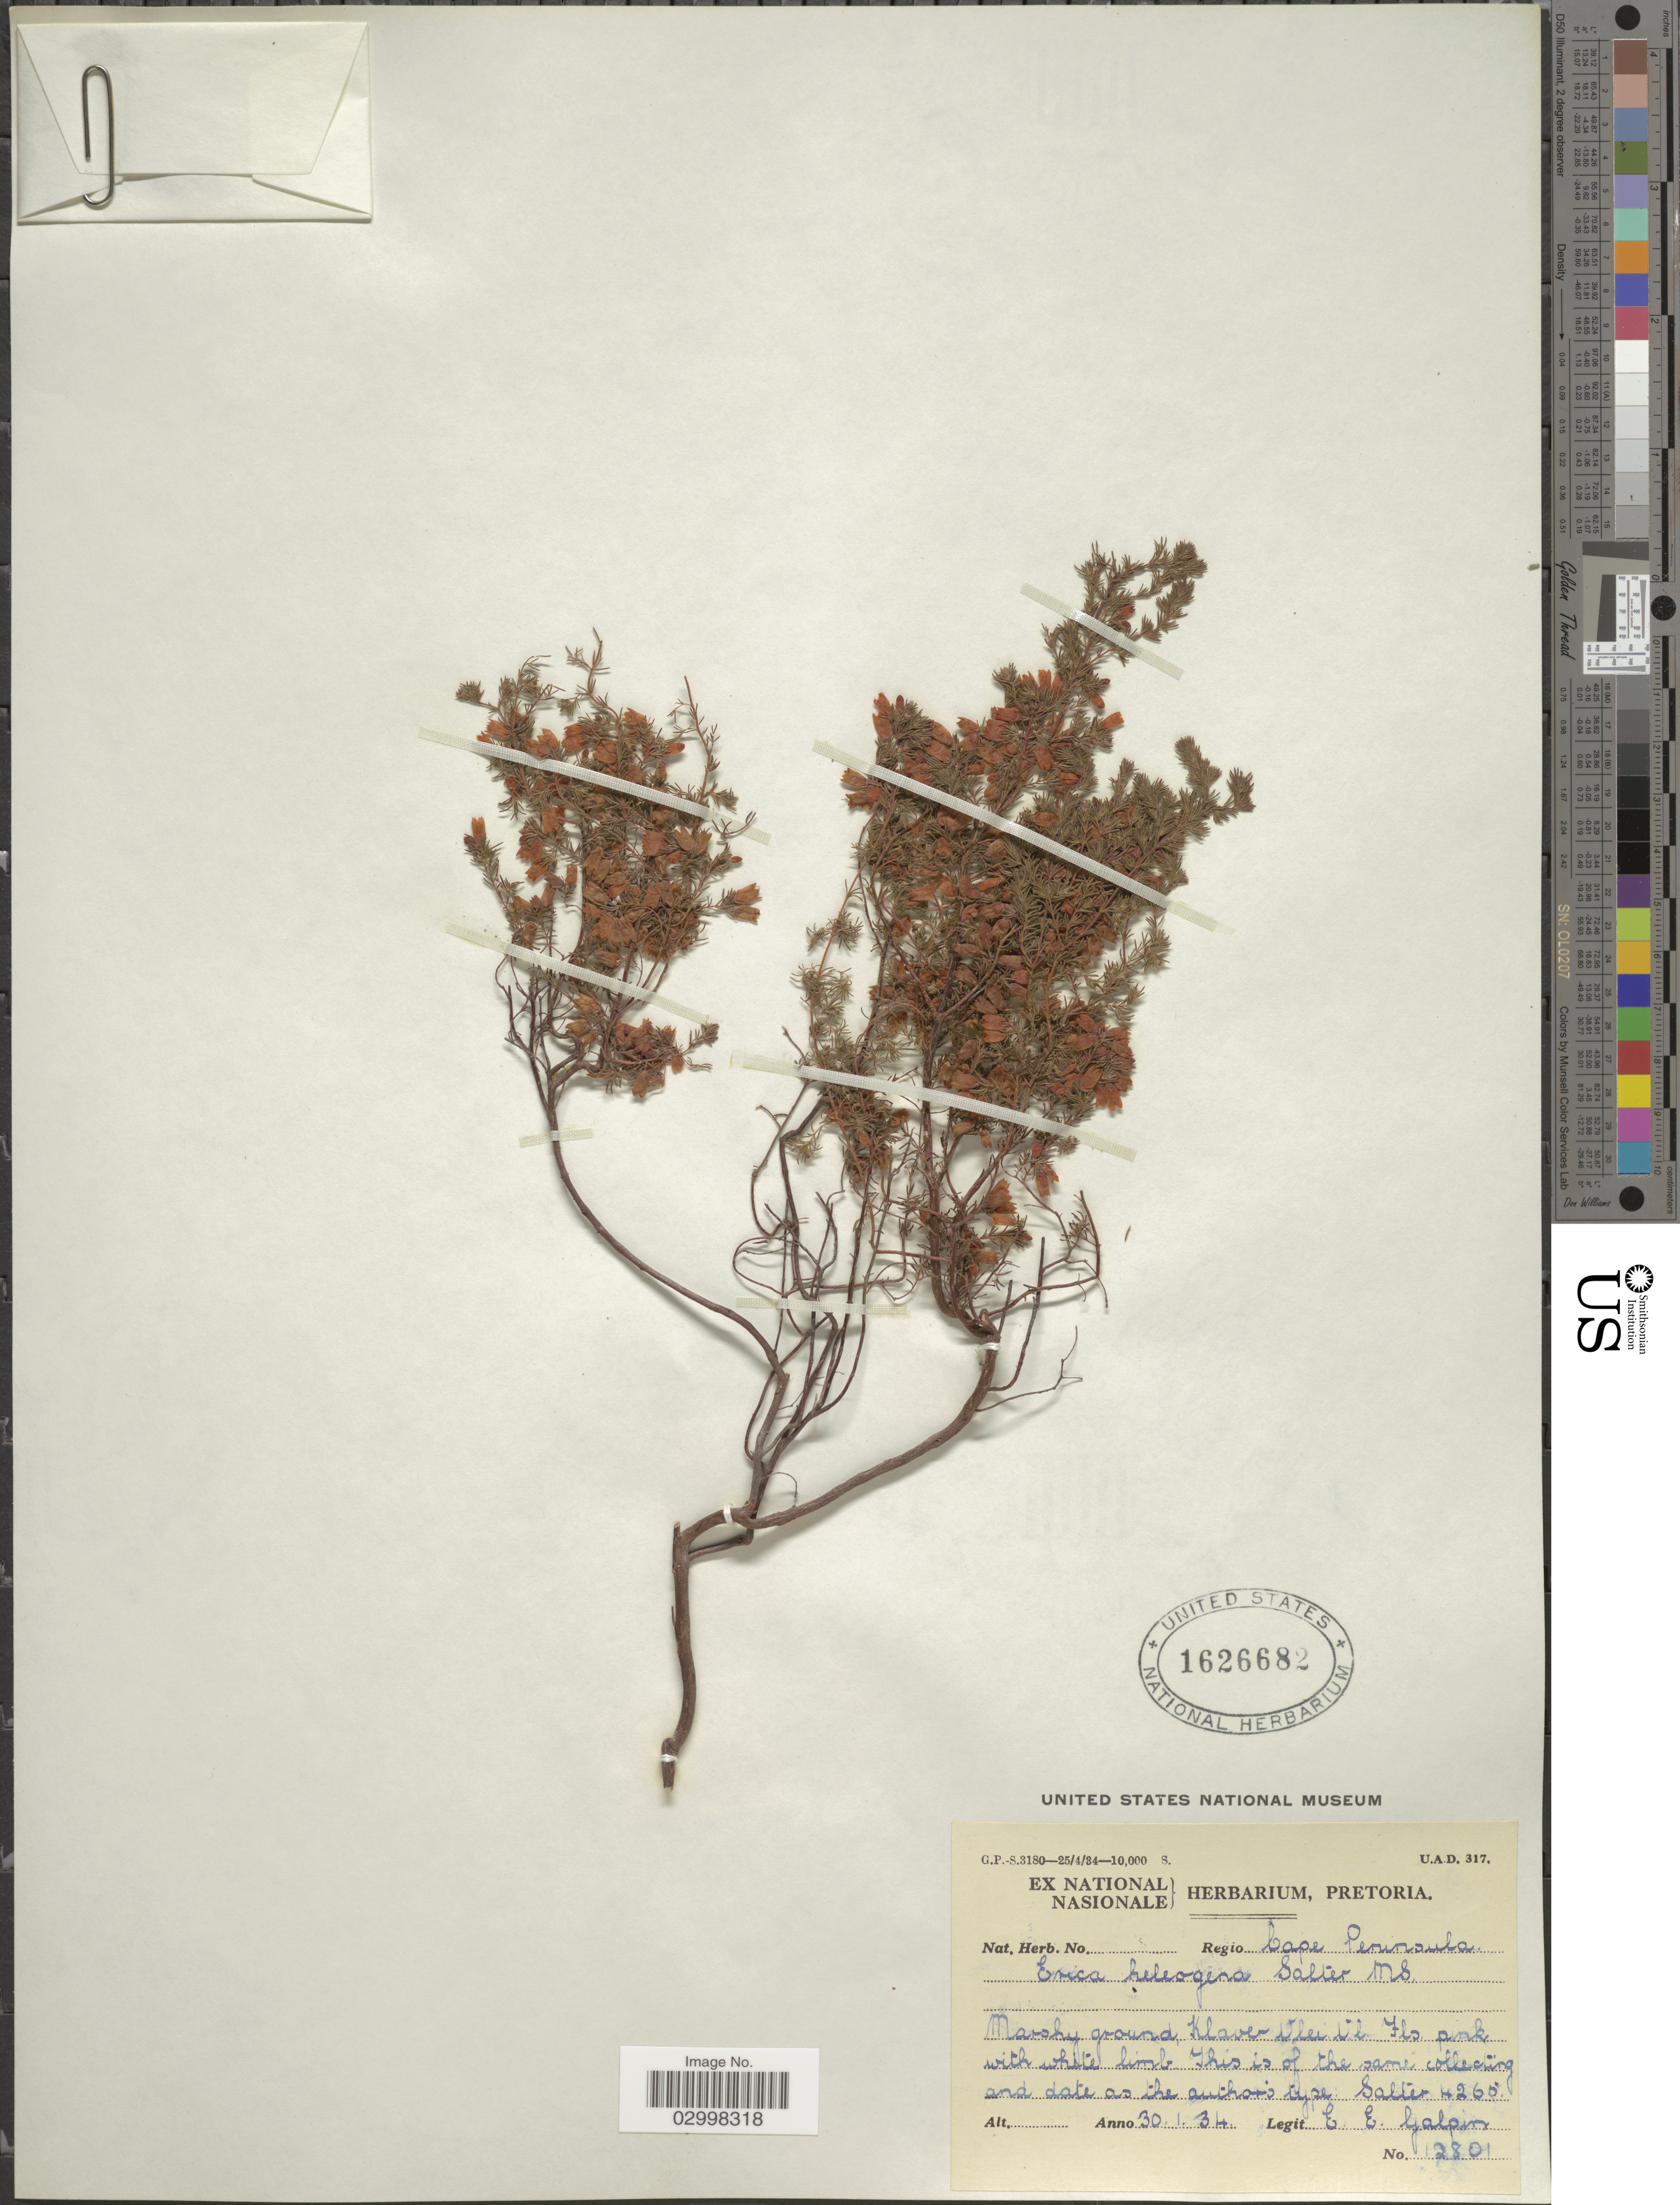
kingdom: Plantae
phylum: Tracheophyta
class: Magnoliopsida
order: Ericales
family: Ericaceae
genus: Erica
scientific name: Erica heleogena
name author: T.M. Salter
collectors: E. Galpin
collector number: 12801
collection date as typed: Transcribed d/m/y: 30/1/34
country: South Africa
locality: Regio Cape Peninsula. Marshy ground Klaver Vlei.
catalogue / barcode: US 1626682